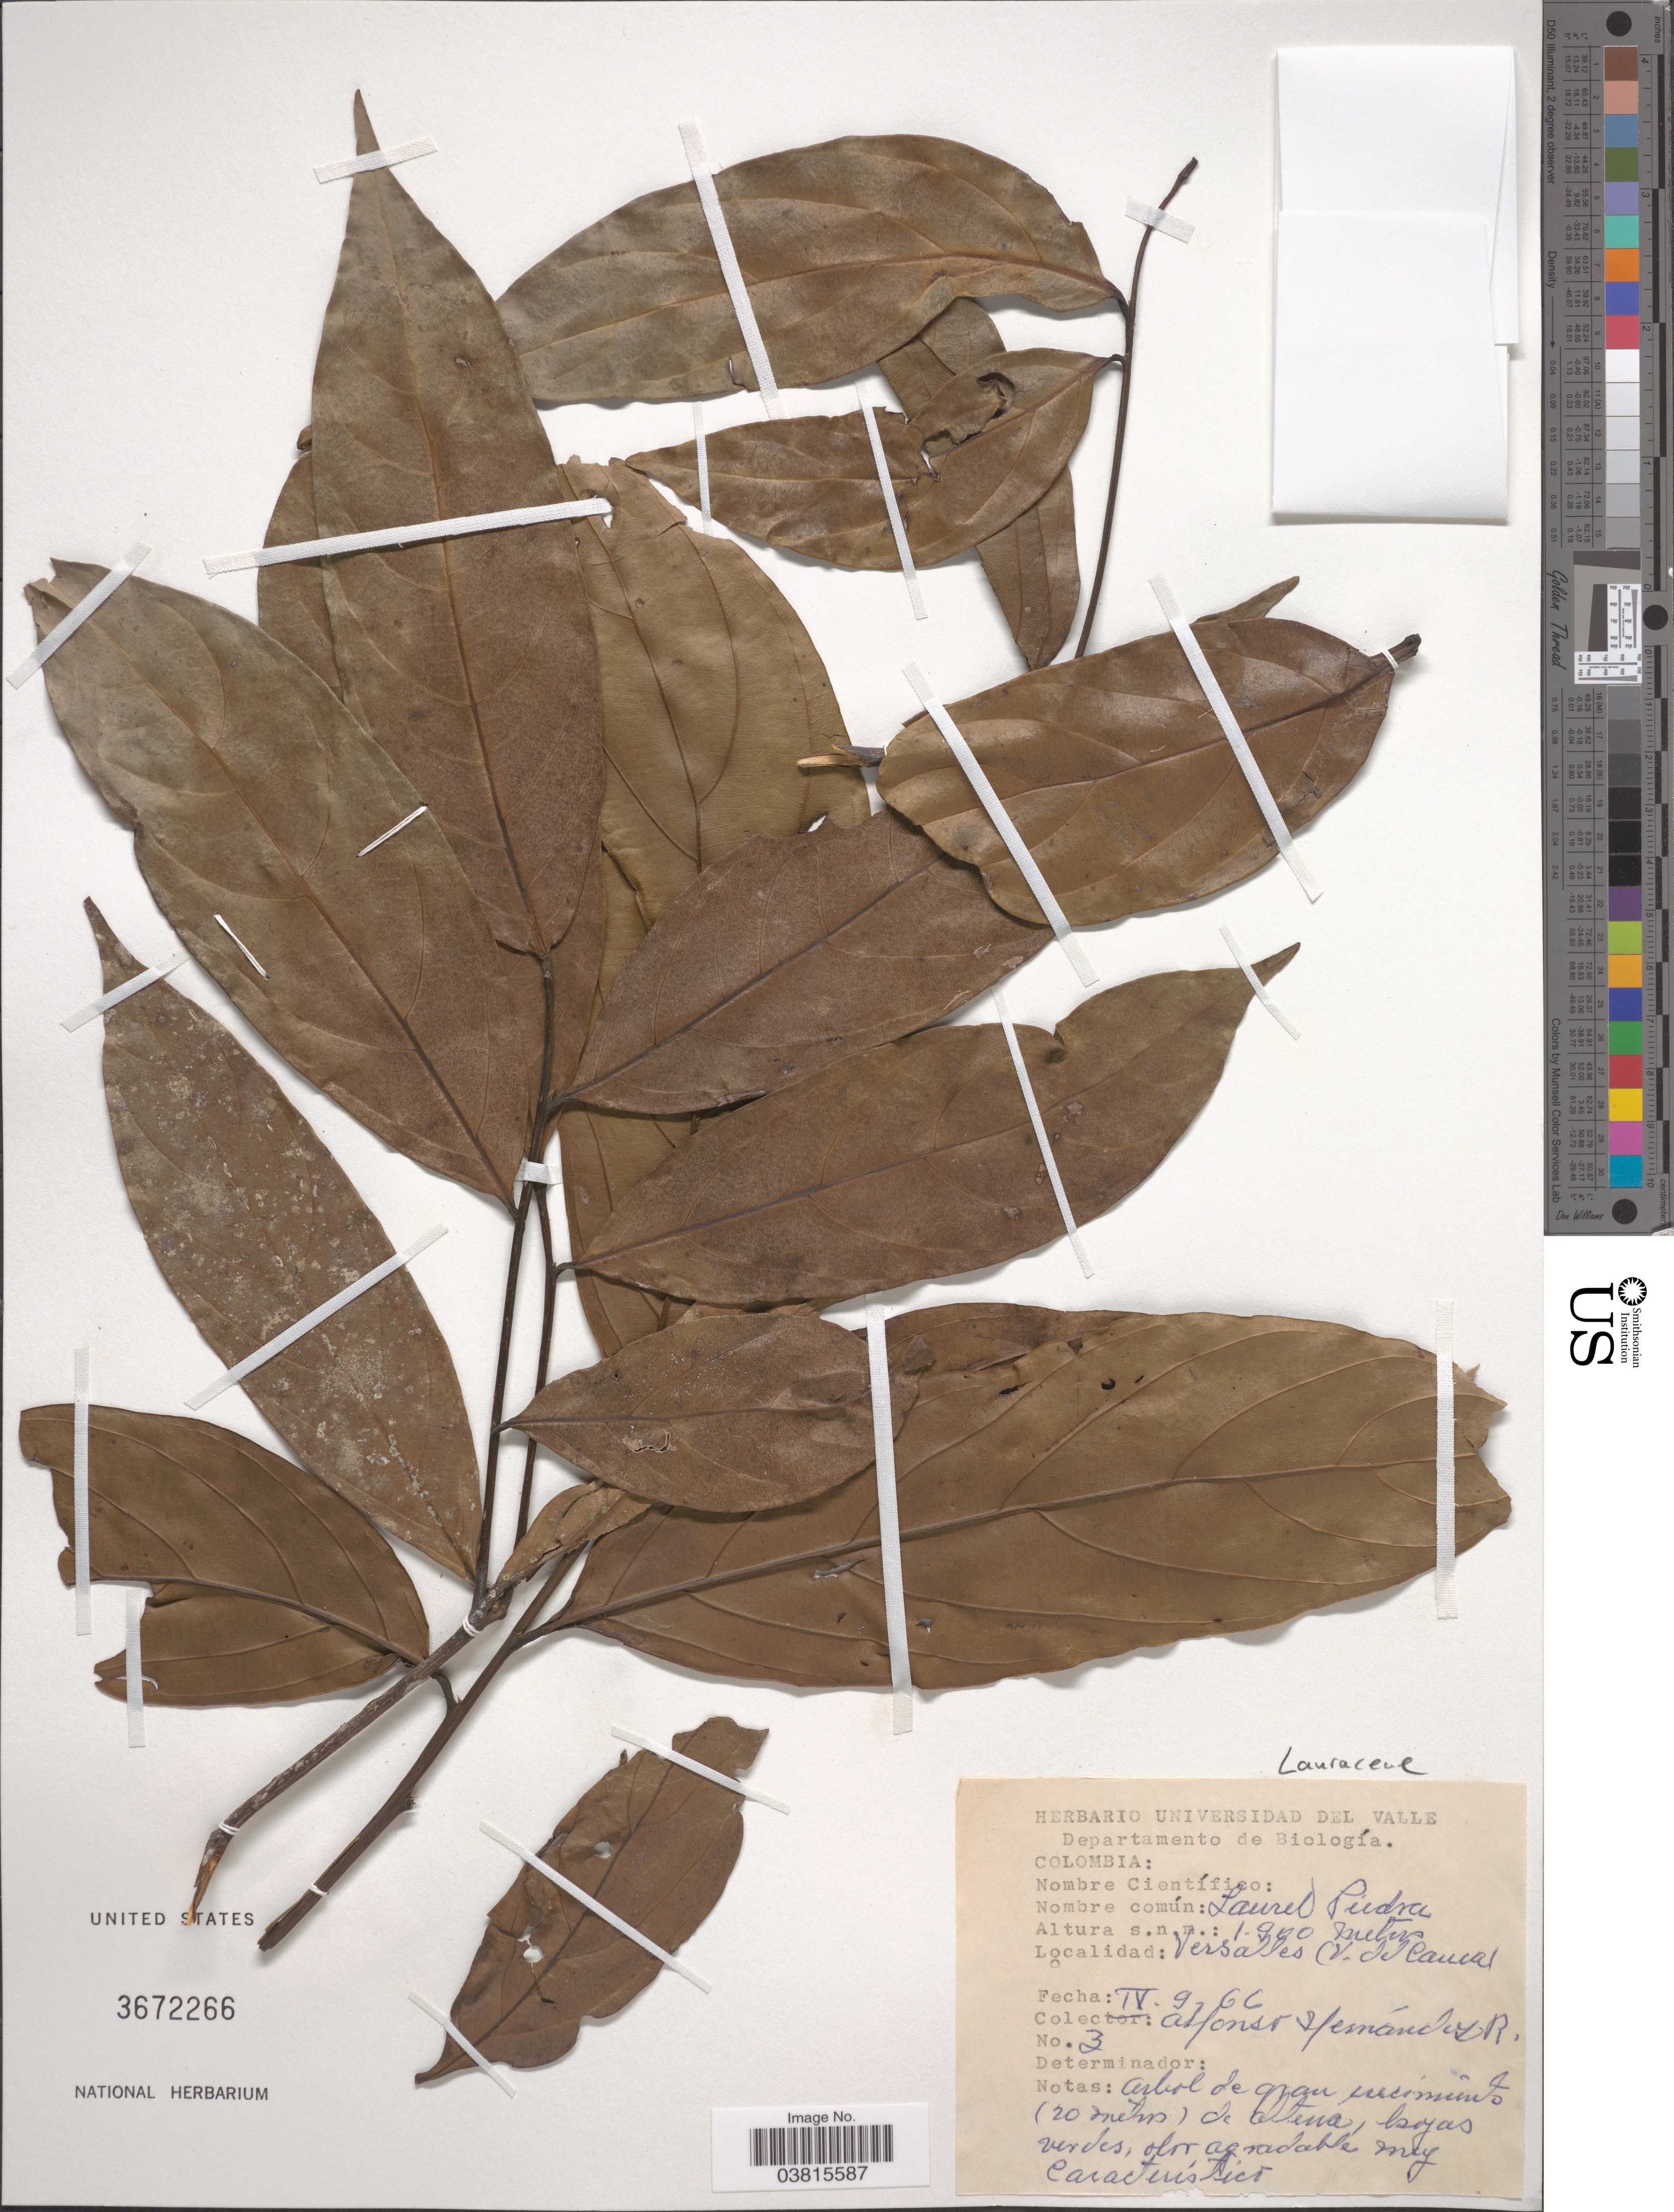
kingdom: Plantae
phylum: Tracheophyta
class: Magnoliopsida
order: Laurales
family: Lauraceae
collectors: A. Hernández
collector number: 3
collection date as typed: Transcribed d/m/y: 9/4/66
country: Colombia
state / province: Valle del Cauca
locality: Versalles (V. del Cauca).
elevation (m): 1900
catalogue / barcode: US 3672266